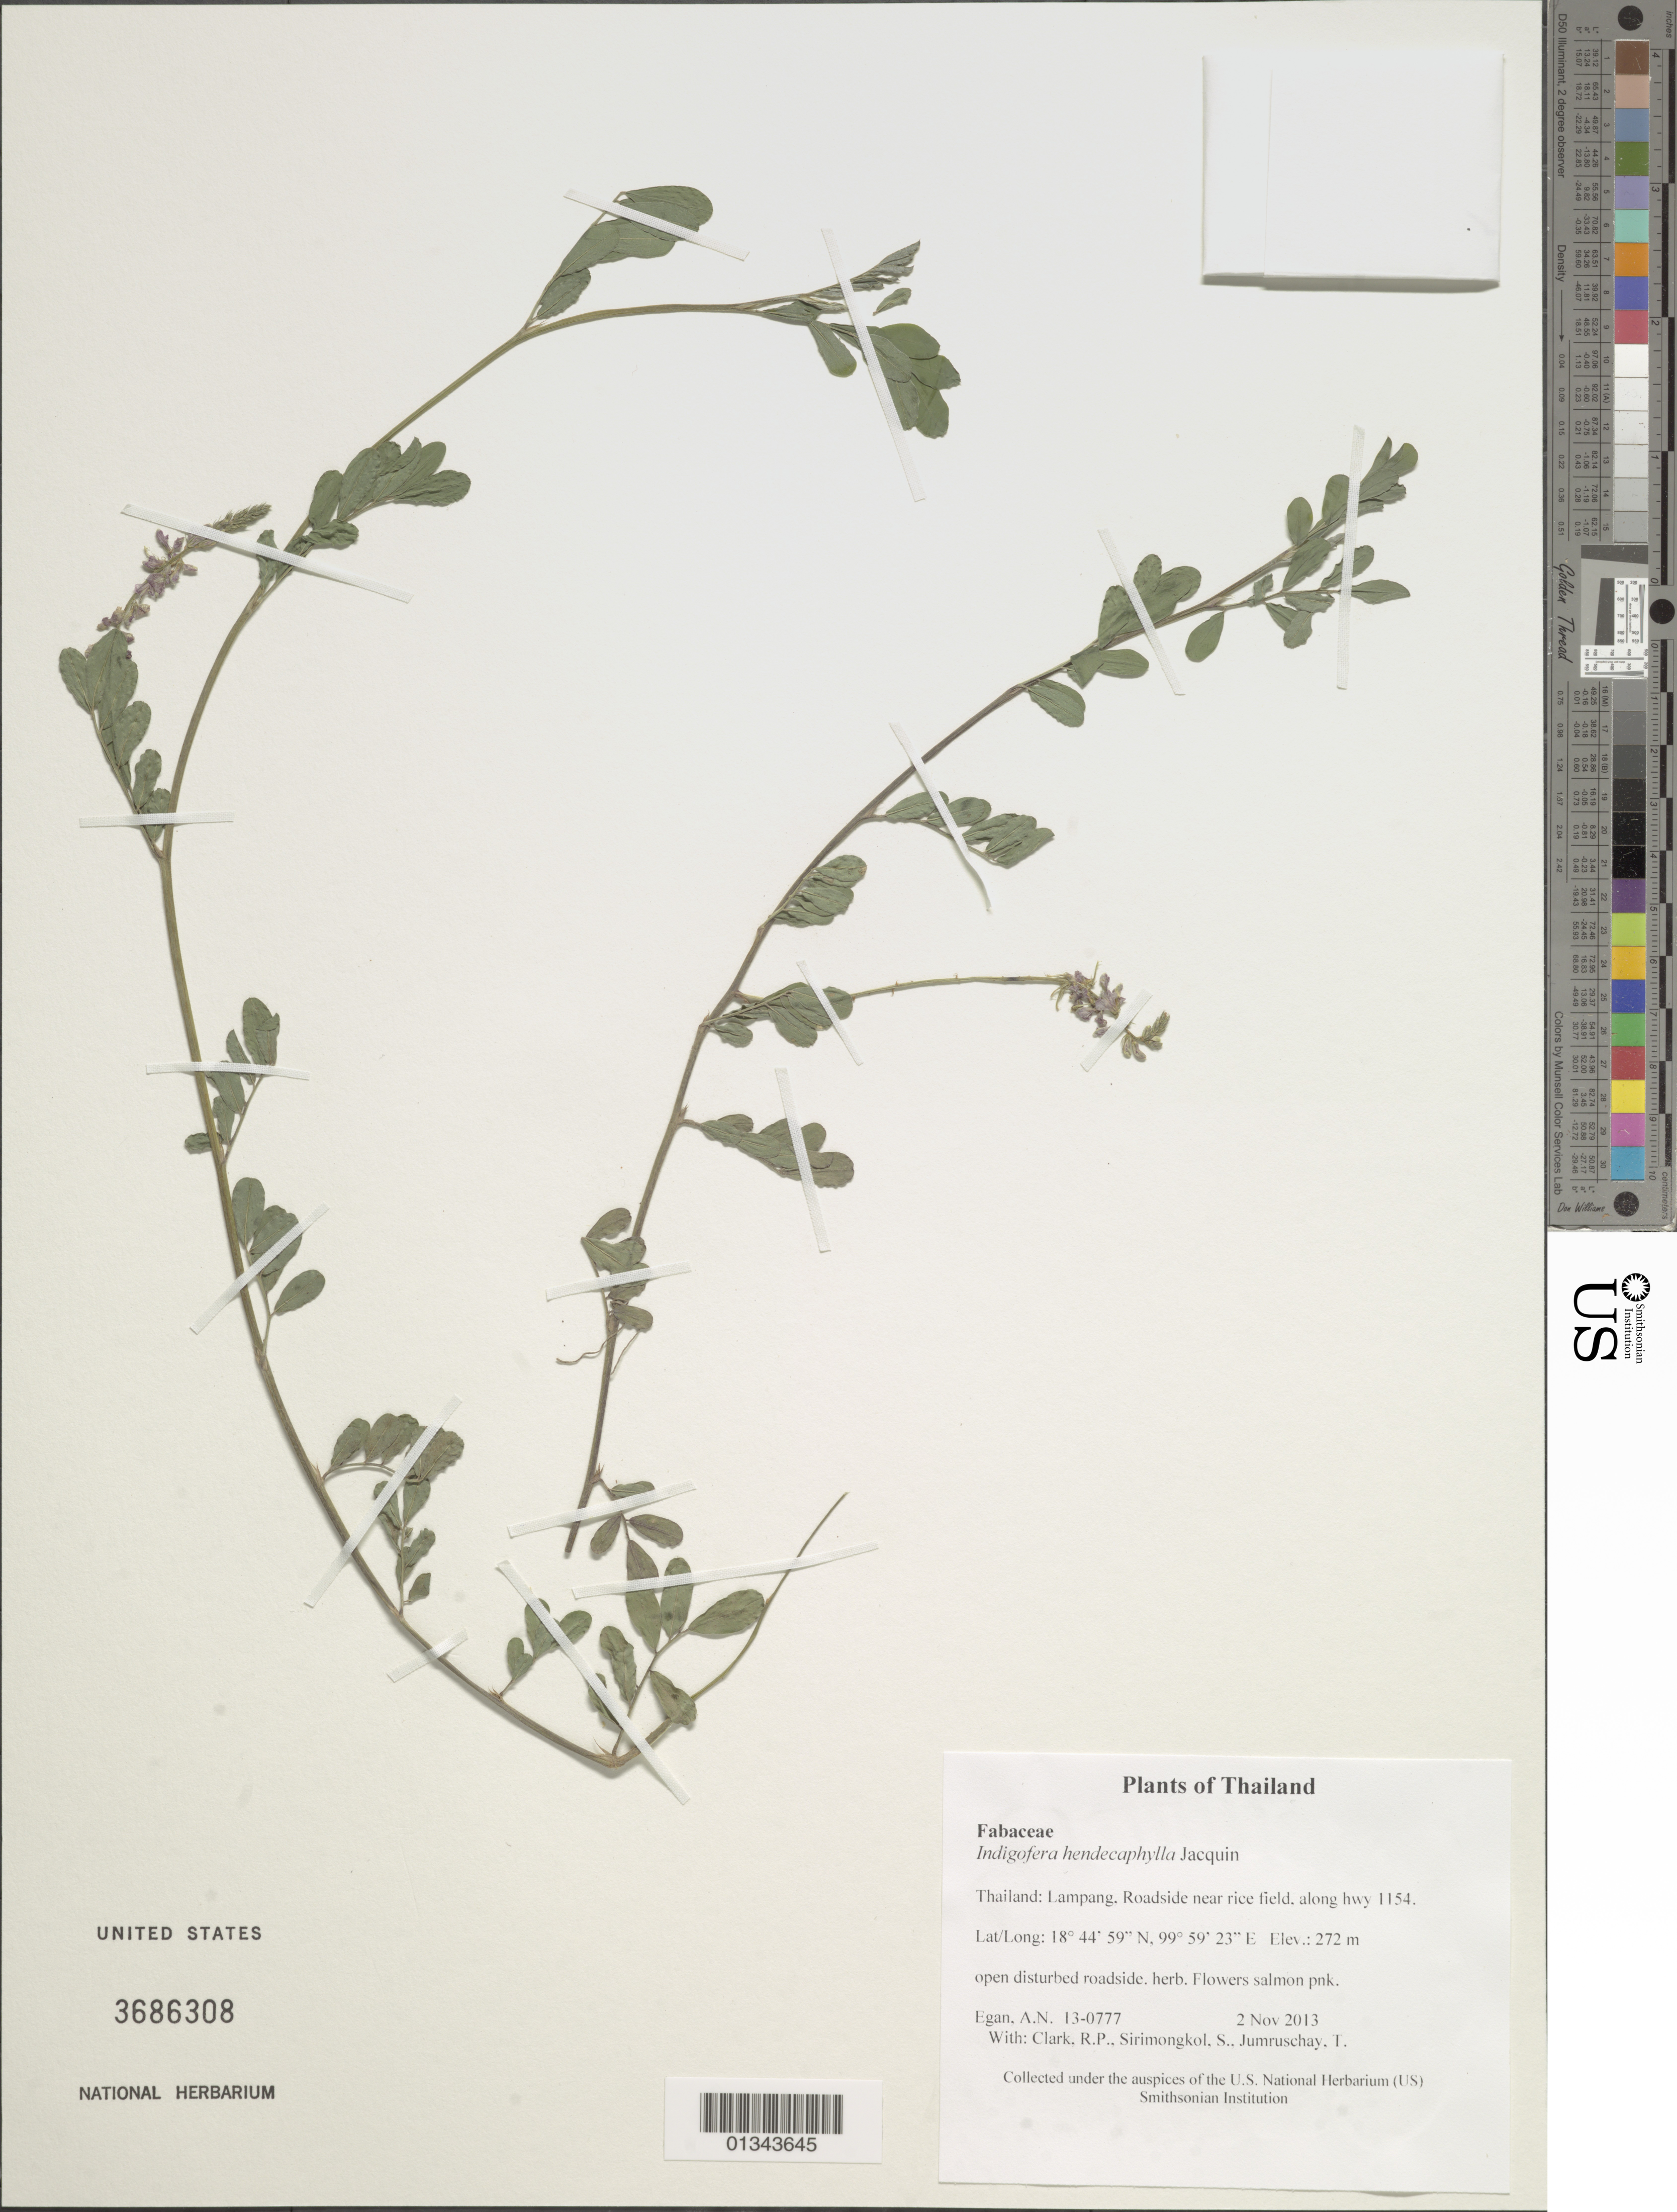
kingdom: Plantae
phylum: Tracheophyta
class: Magnoliopsida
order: Fabales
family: Fabaceae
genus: Indigofera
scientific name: Indigofera hendecaphylla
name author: Jacq.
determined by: Egan, Ashley N., (US), Smithsonian Institution - National Museum of Natural History (UNITED STATES)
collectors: A. N. Egan, R. P. Clark, S. Sirimongkol & T. Jumruschay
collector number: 13-0777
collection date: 2013-11-02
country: Thailand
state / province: Lampang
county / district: Ngao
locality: Roadside near rice field, along hwy 1154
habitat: open disturbed roadside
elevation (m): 272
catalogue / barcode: US 3686308